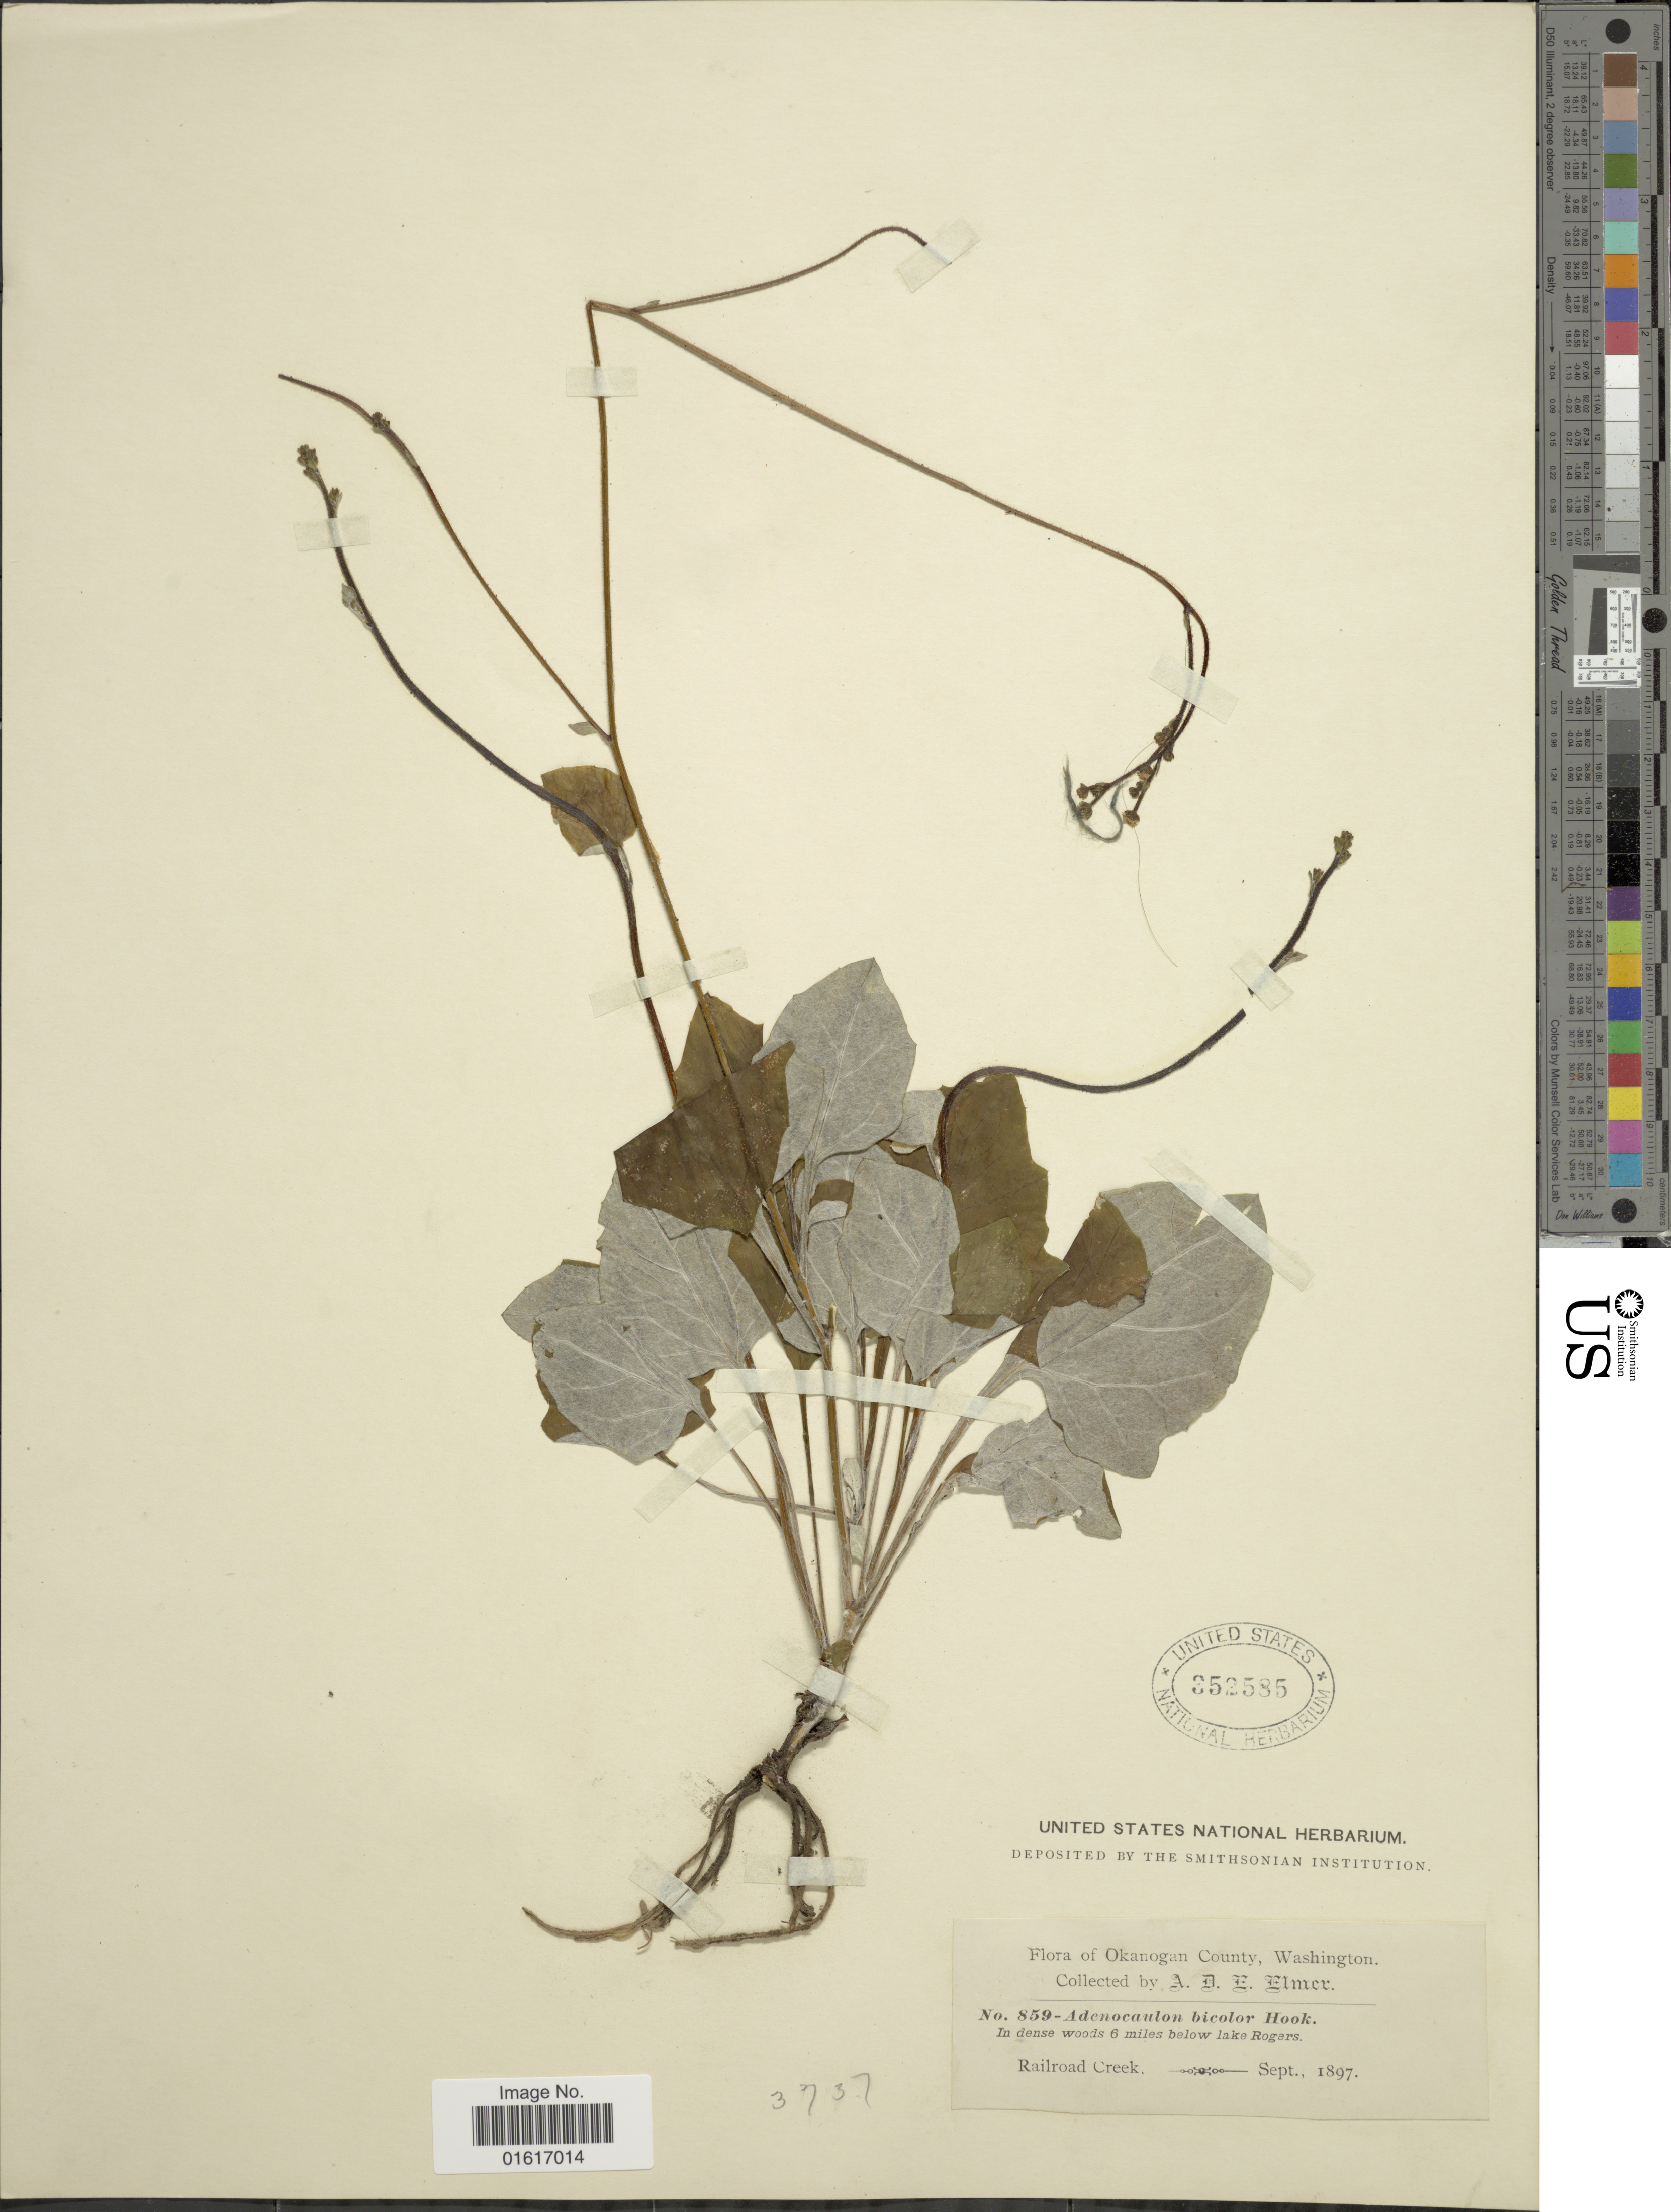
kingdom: Plantae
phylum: Tracheophyta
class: Magnoliopsida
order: Asterales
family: Asteraceae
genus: Adenocaulon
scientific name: Adenocaulon bicolor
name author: Hook.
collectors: A. D. E. Elmer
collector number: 859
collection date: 1897-09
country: United States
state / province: Washington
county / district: Okanogan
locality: Okanogan County, in dense woods 6 miles below Lake Rogers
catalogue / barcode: US 352585